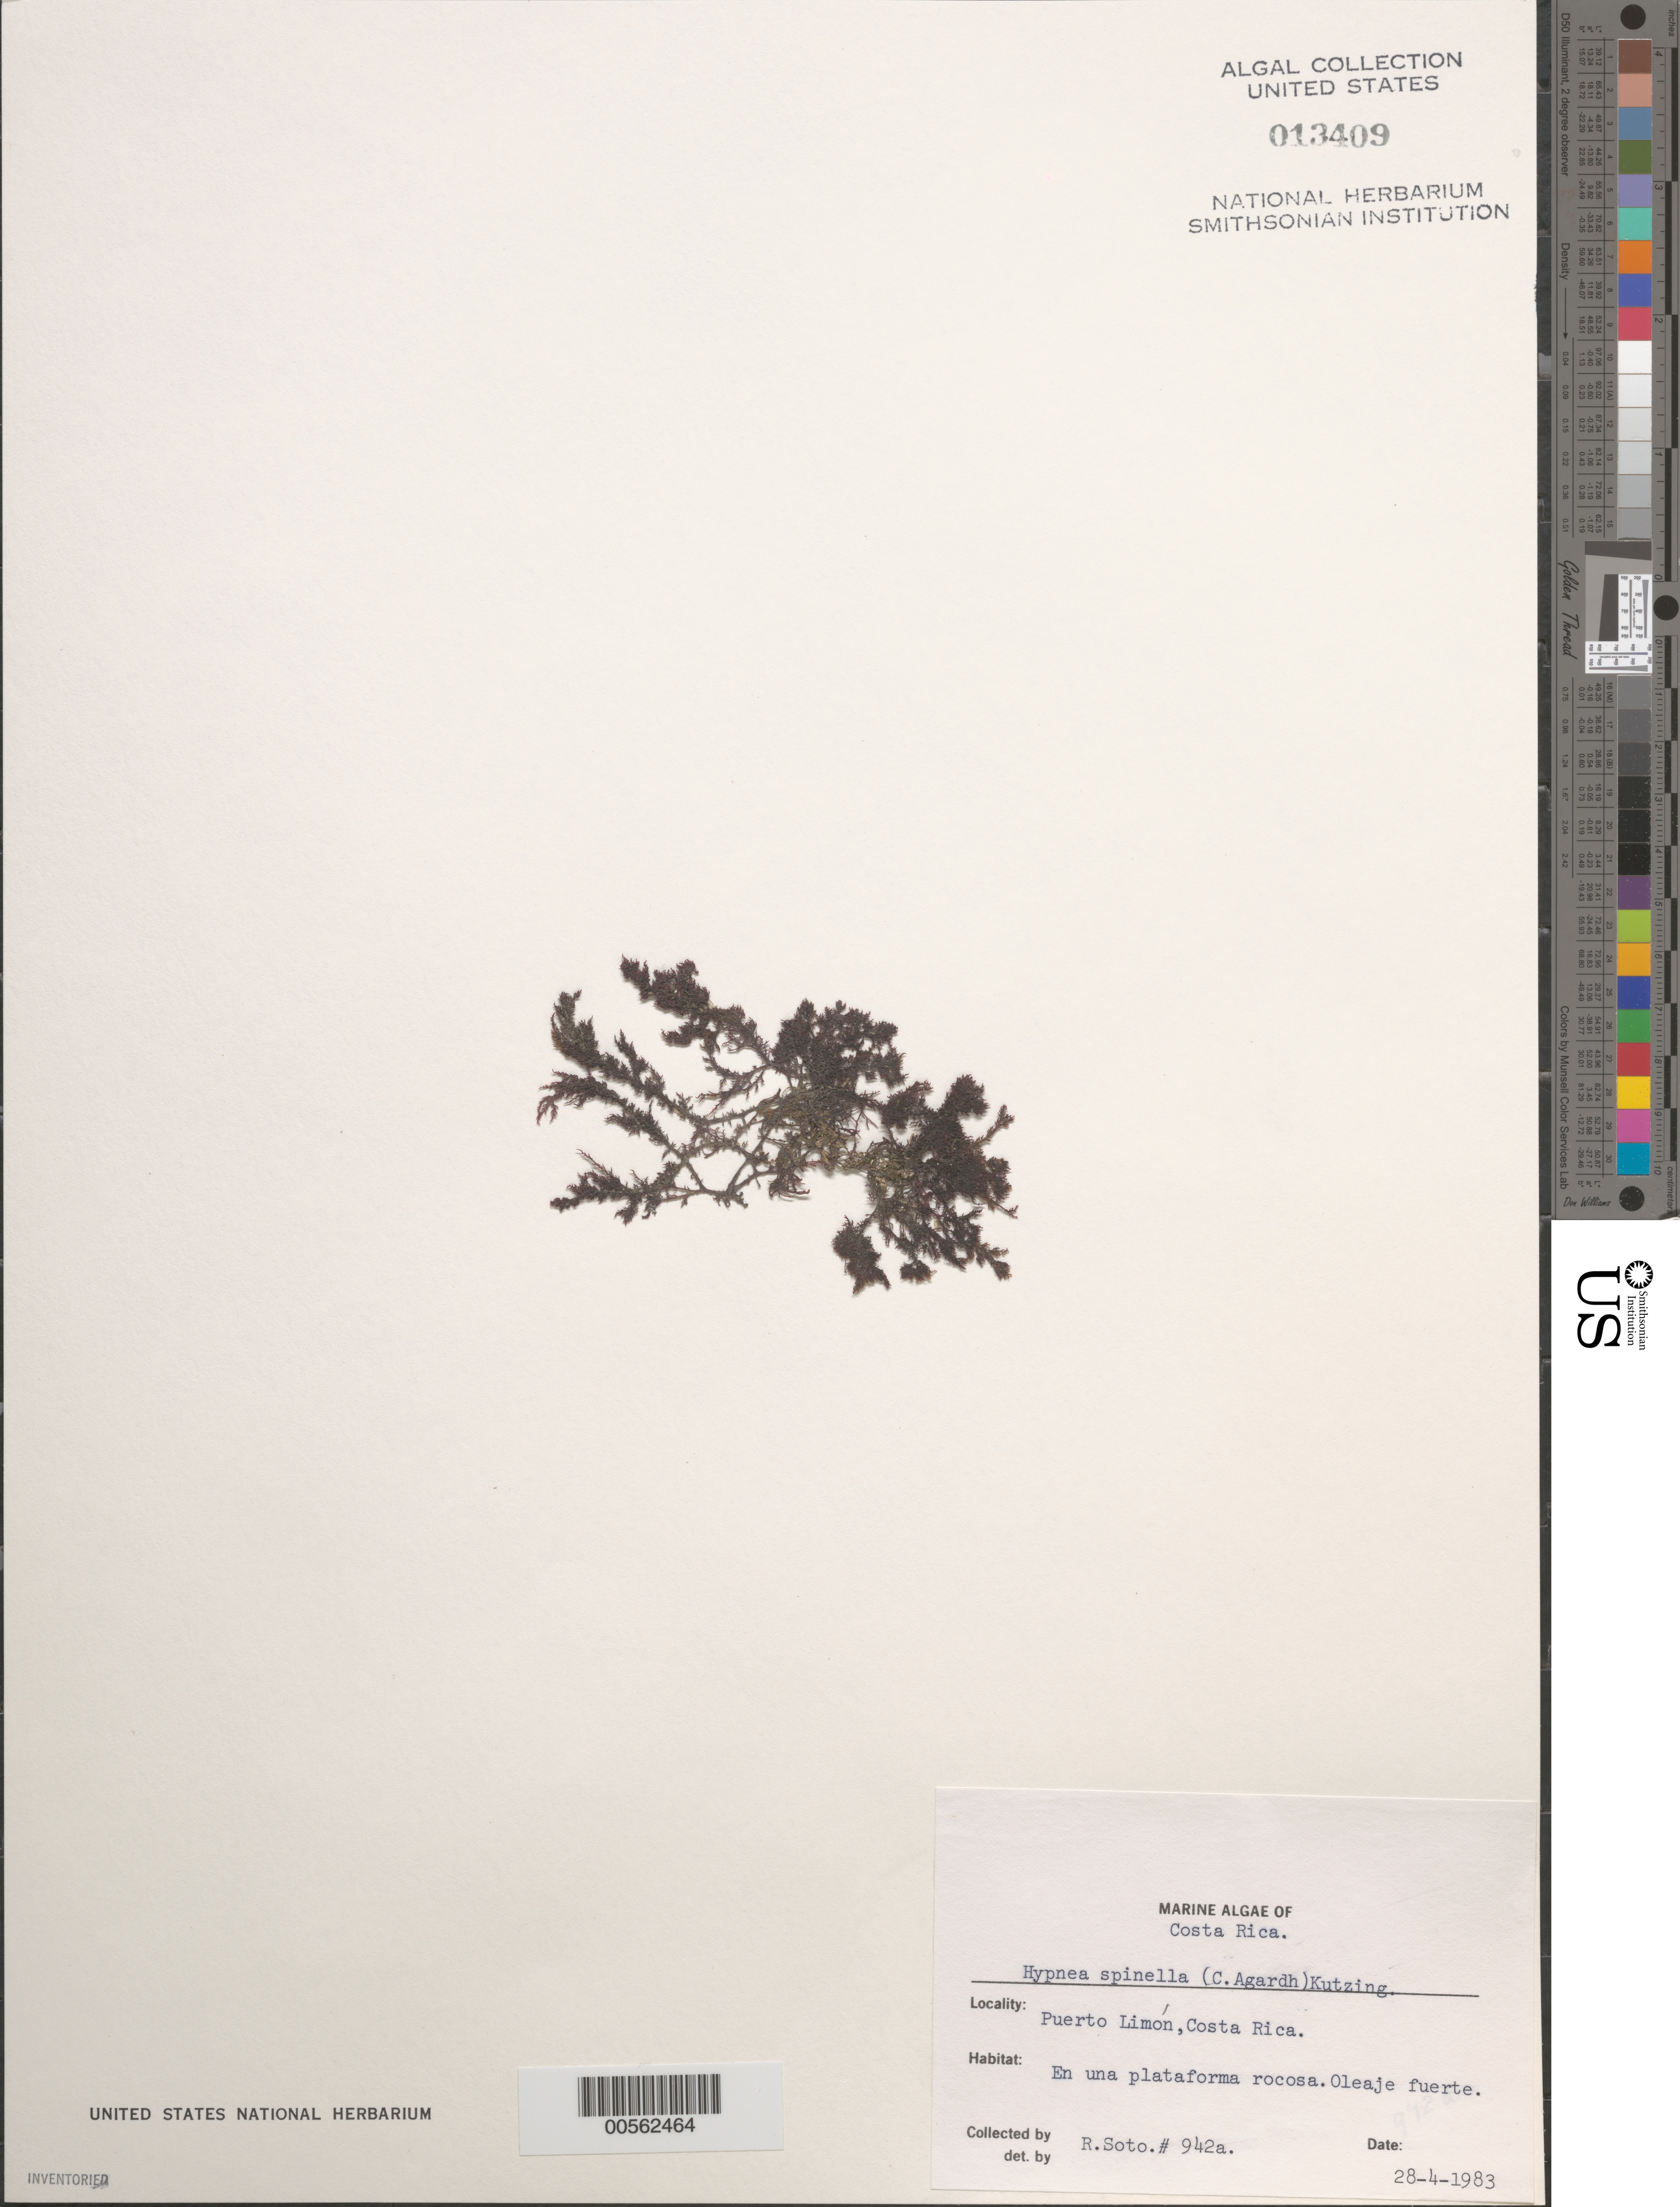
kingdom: Plantae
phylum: Rhodophyta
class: Florideophyceae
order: Gigartinales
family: Cystocloniaceae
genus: Hypnea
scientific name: Hypnea spinella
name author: (C. Agardh) Kütz.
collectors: R. Soto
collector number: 942a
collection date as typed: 28 Apr 1983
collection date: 1983-04-28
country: Costa Rica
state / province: Limón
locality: Puerto limon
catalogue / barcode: US 13409